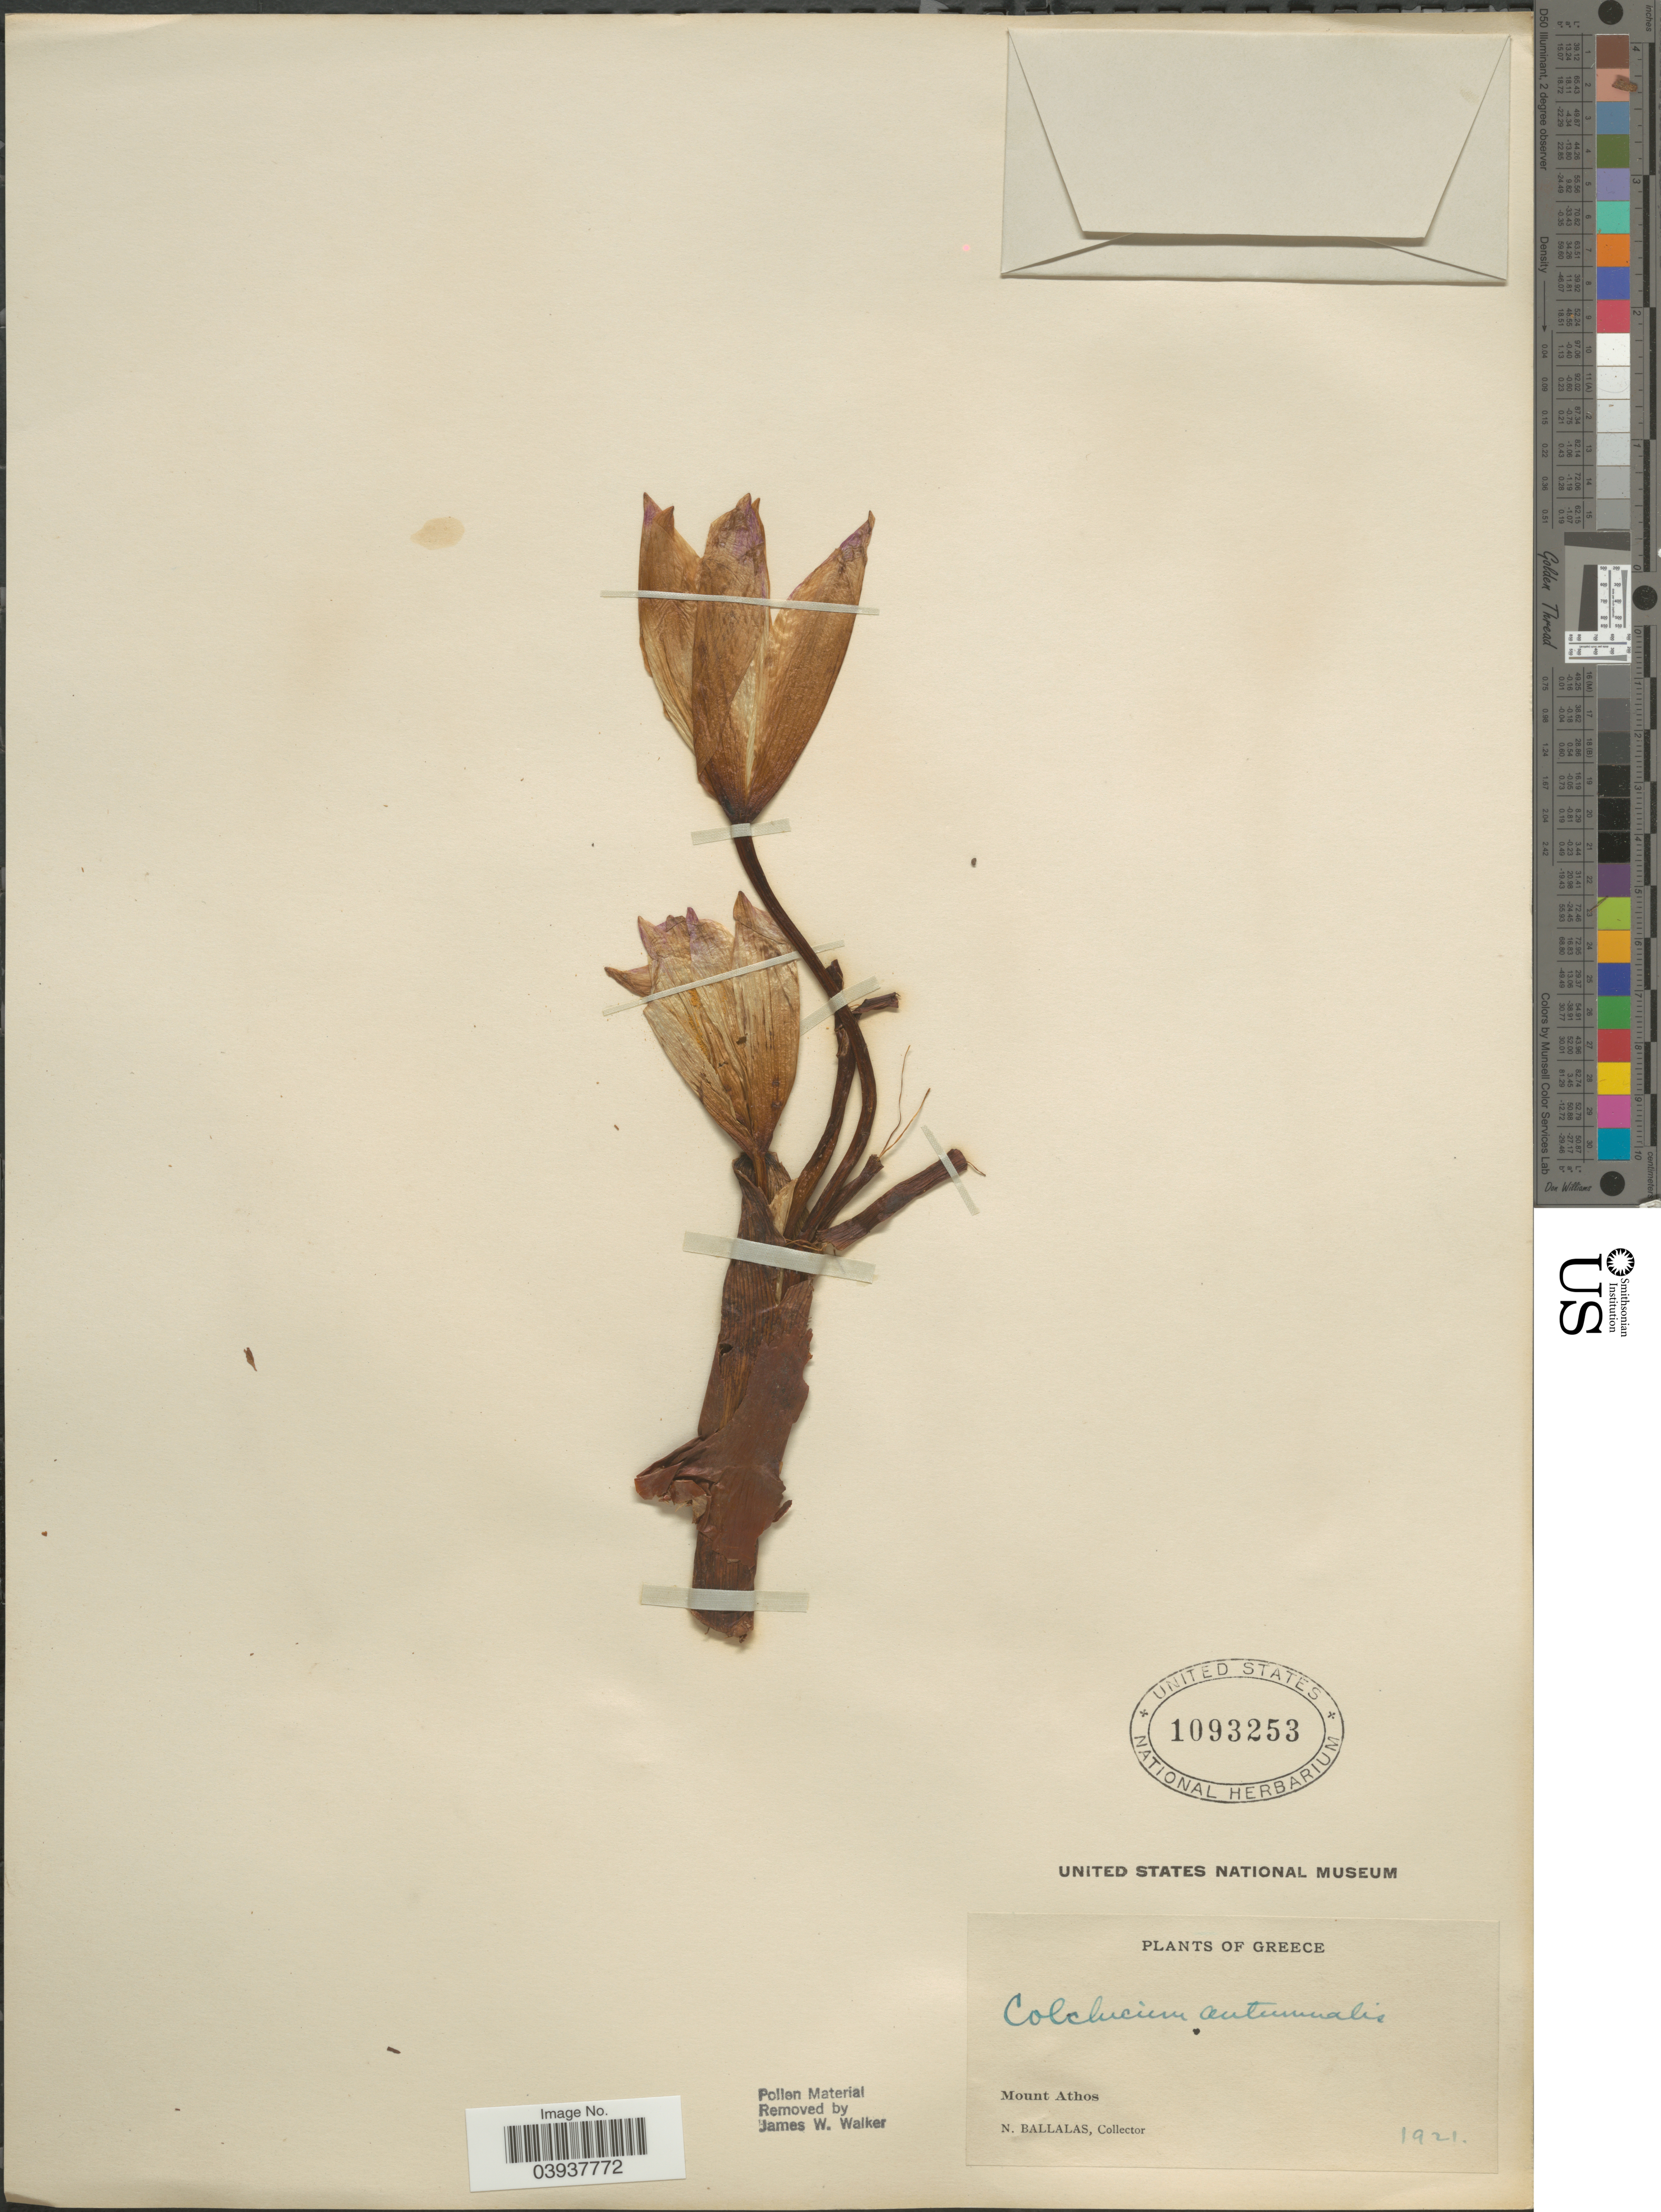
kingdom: Plantae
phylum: Tracheophyta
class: Liliopsida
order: Liliales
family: Colchicaceae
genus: Colchicum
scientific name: Colchicum autumnale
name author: L.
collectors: N. Ballalas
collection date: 1921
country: Greece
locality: Mount Athos.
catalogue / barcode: US 1093253